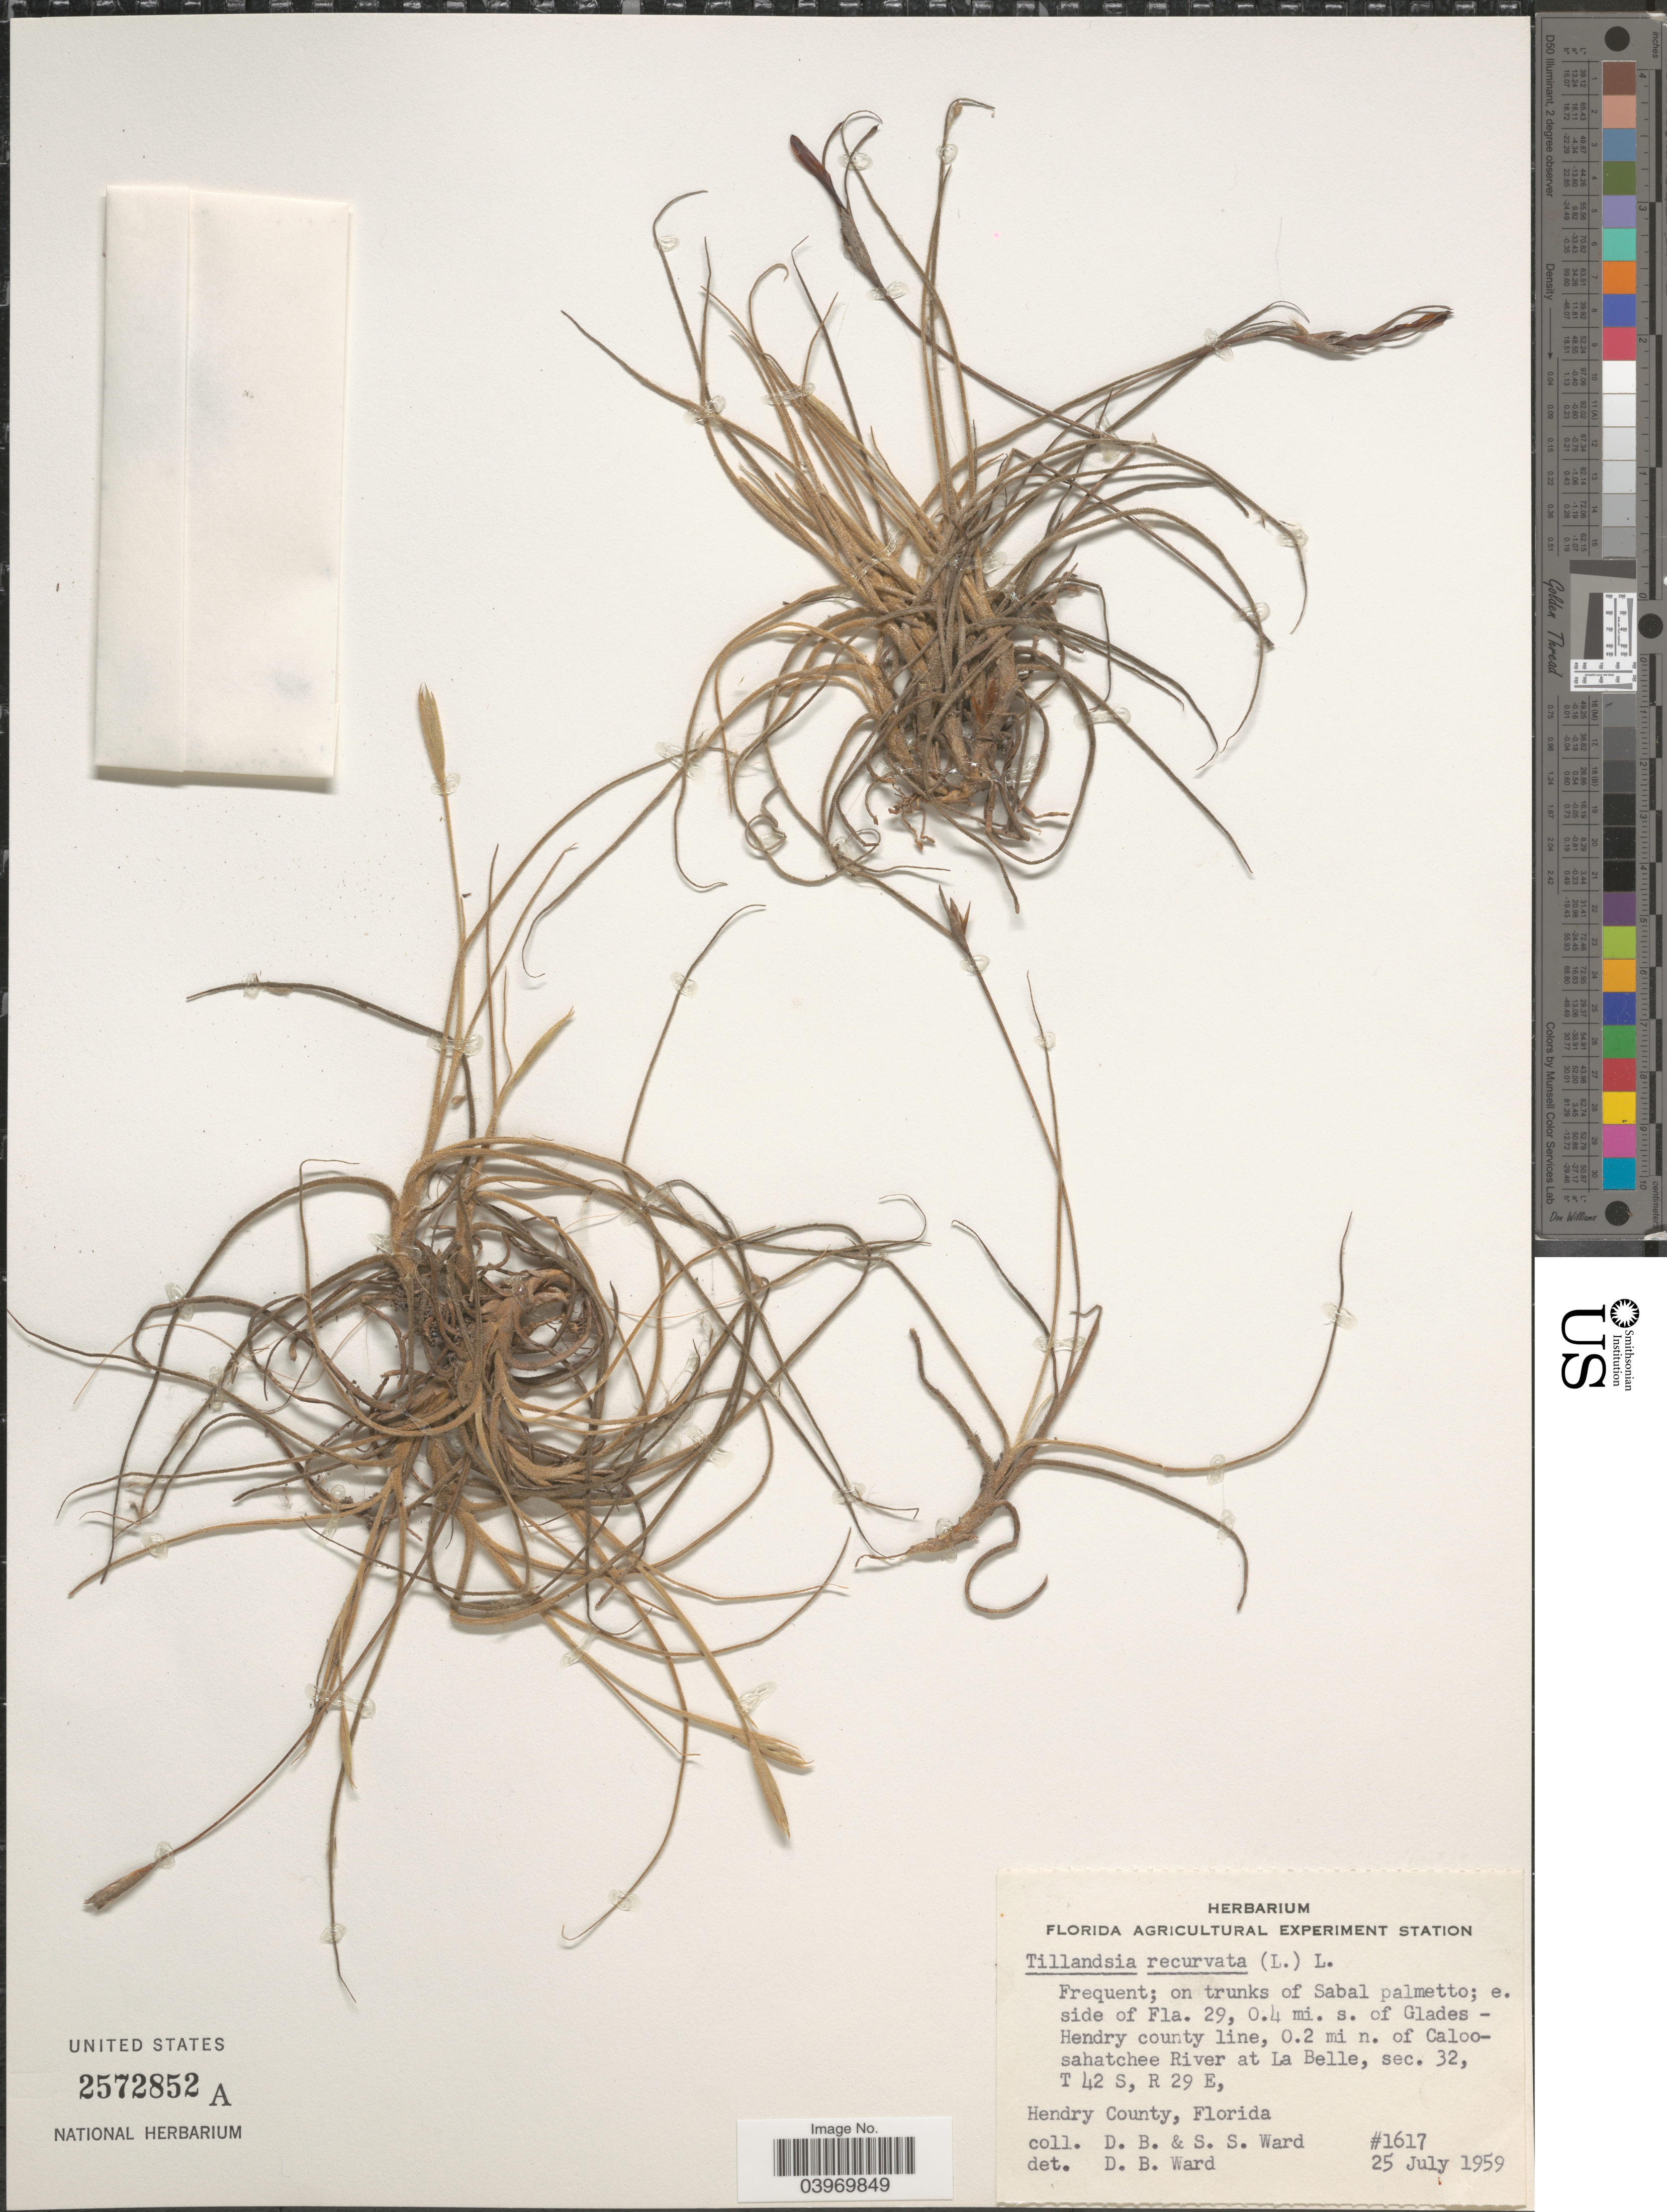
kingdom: Plantae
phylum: Tracheophyta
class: Liliopsida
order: Poales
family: Bromeliaceae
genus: Tillandsia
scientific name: Tillandsia recurvata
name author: L.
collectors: D. B. Ward & S. S. Ward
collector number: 1617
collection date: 1959-07-25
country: United States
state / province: Florida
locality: E. side of Fla. 29, 0.4 mi. s. of Glades - Hendry county line, 0.2 mi n. of Caloosahatchee River at La Belle, sec. 32, T 42 S, R 29 E. Hendry County.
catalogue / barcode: US 2572852A